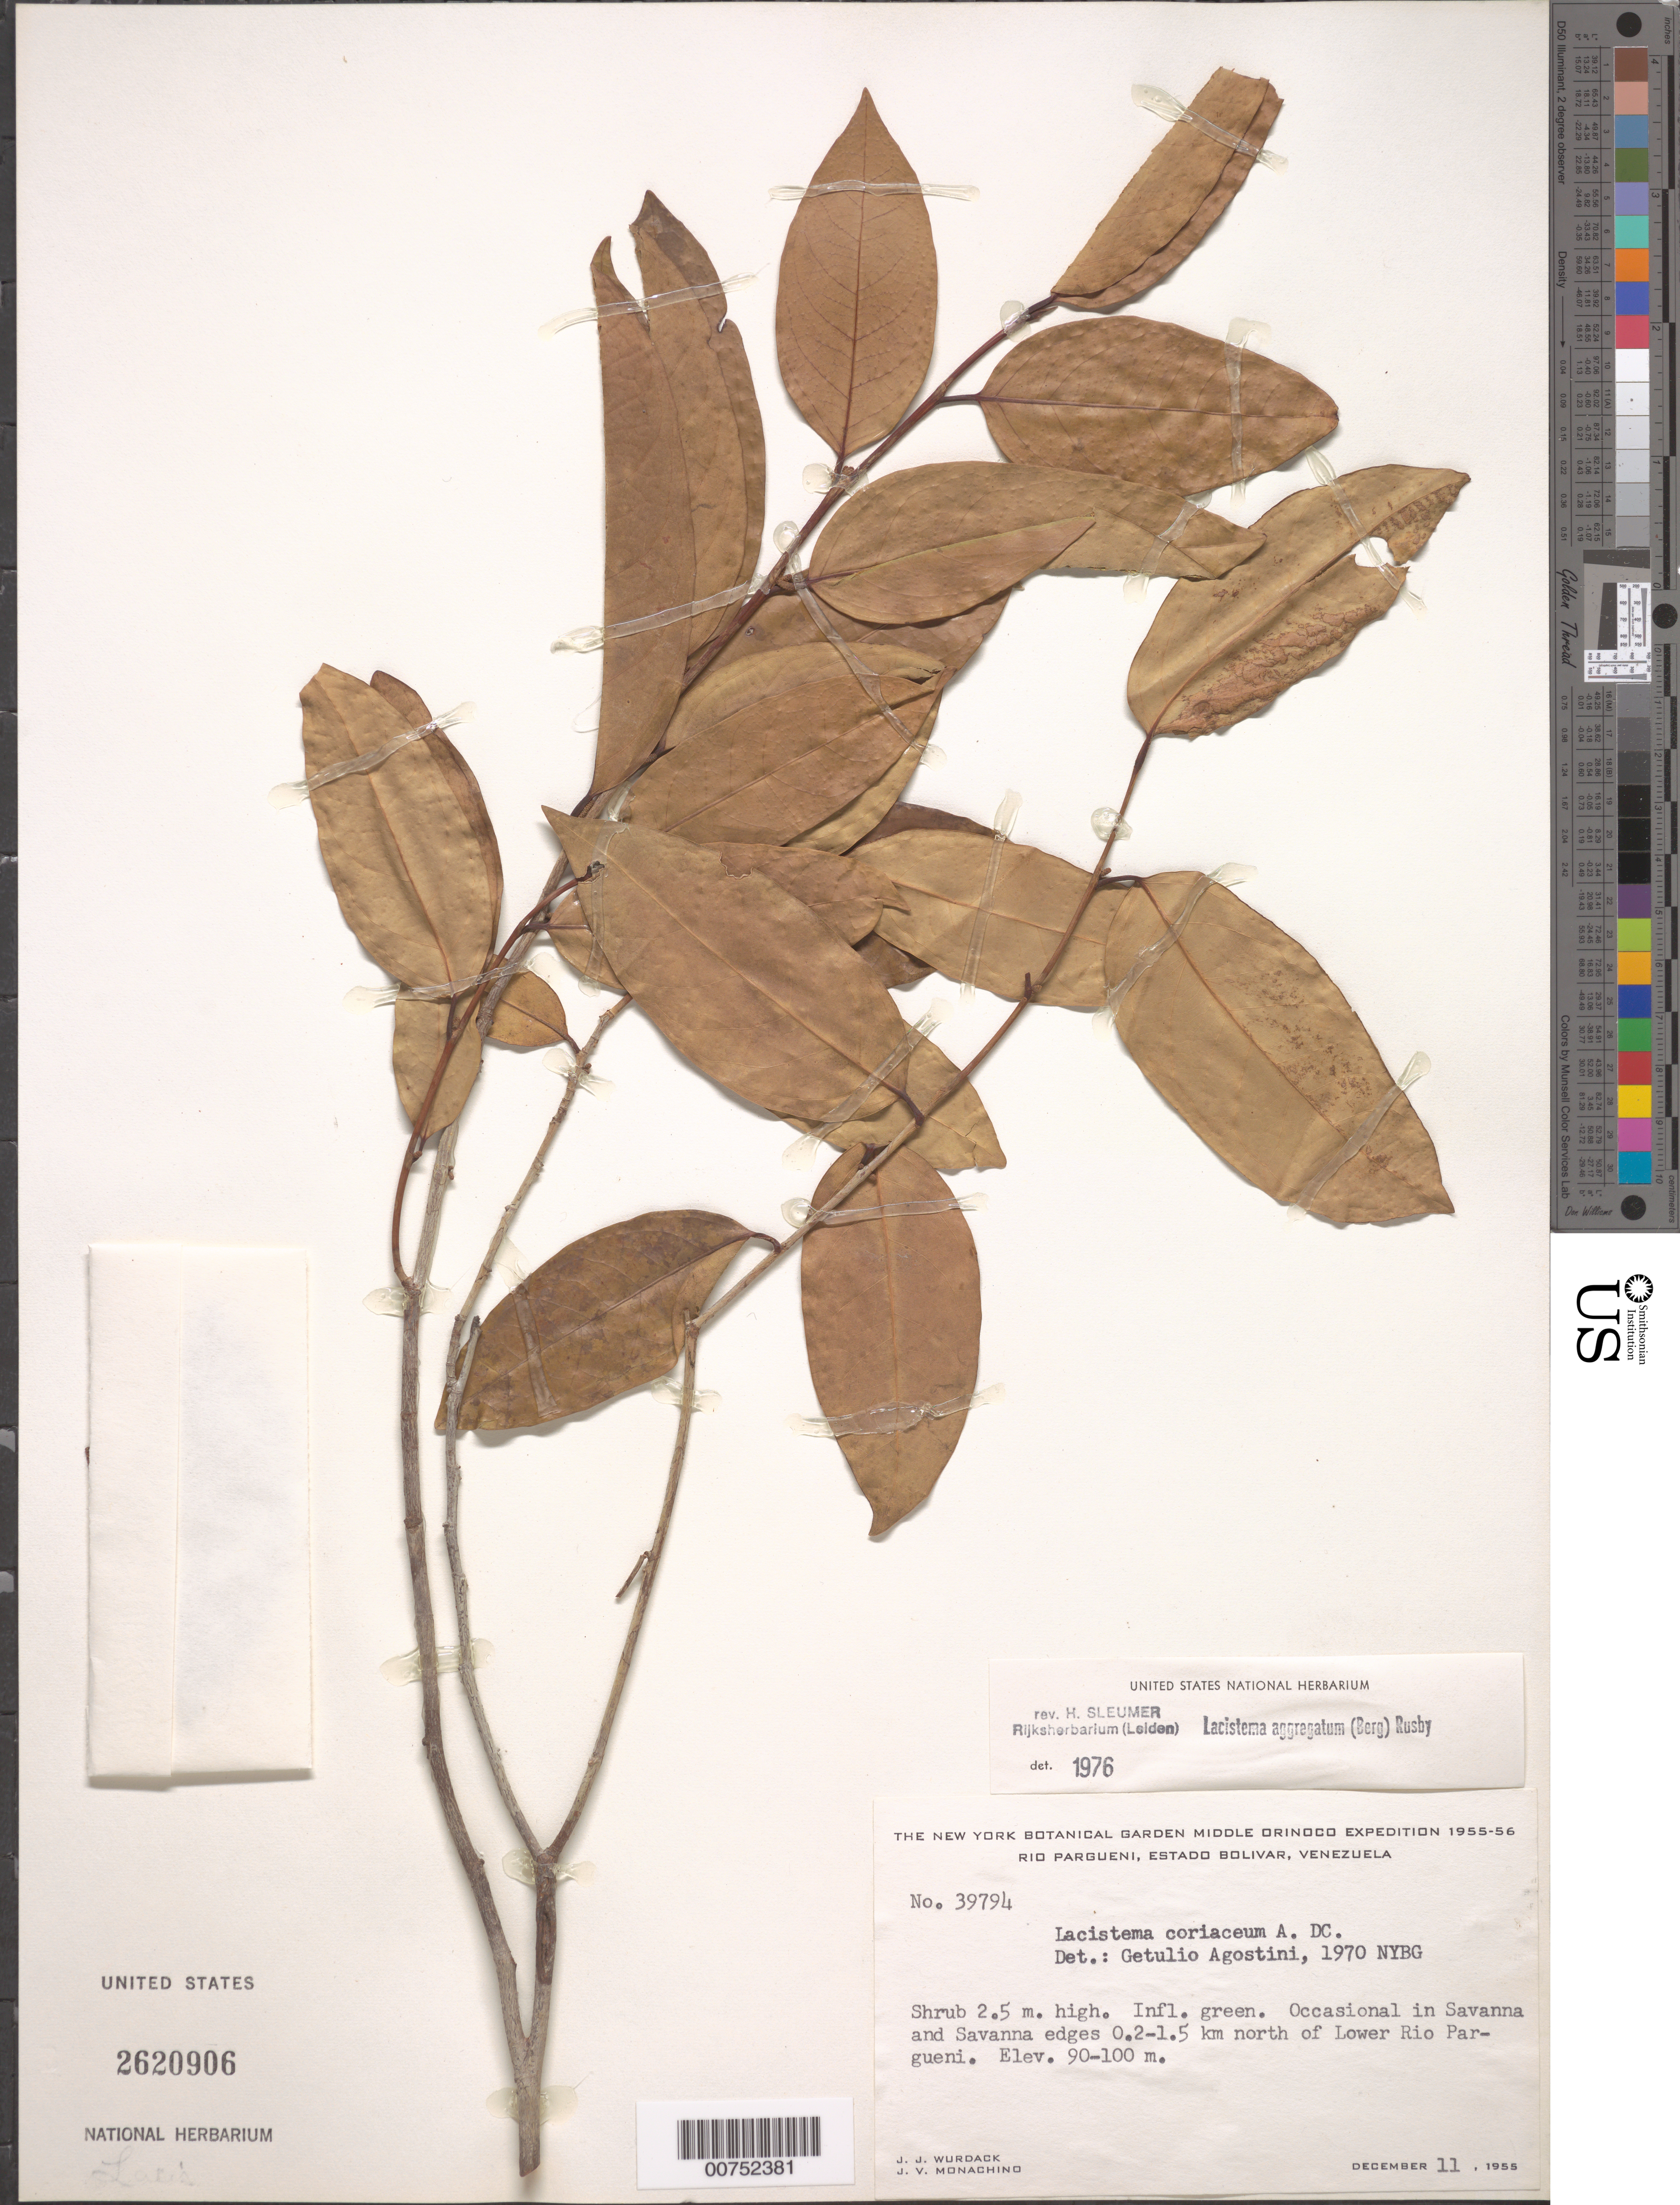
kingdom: Plantae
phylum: Tracheophyta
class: Magnoliopsida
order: Malpighiales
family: Lacistemataceae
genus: Lacistema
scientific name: Lacistema aggregatum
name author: (P.J. Bergius) Rusby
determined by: Sleumer, H. O.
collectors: J. J. Wurdack & J. V. Monachino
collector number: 39794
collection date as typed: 11-Dec-55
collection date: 1955-12-11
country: Venezuela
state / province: Bolívar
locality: Lower Río Pargueni, 0.2-1.5 km north of mouth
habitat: Savanna and savanna edges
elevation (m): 90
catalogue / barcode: US 2620906